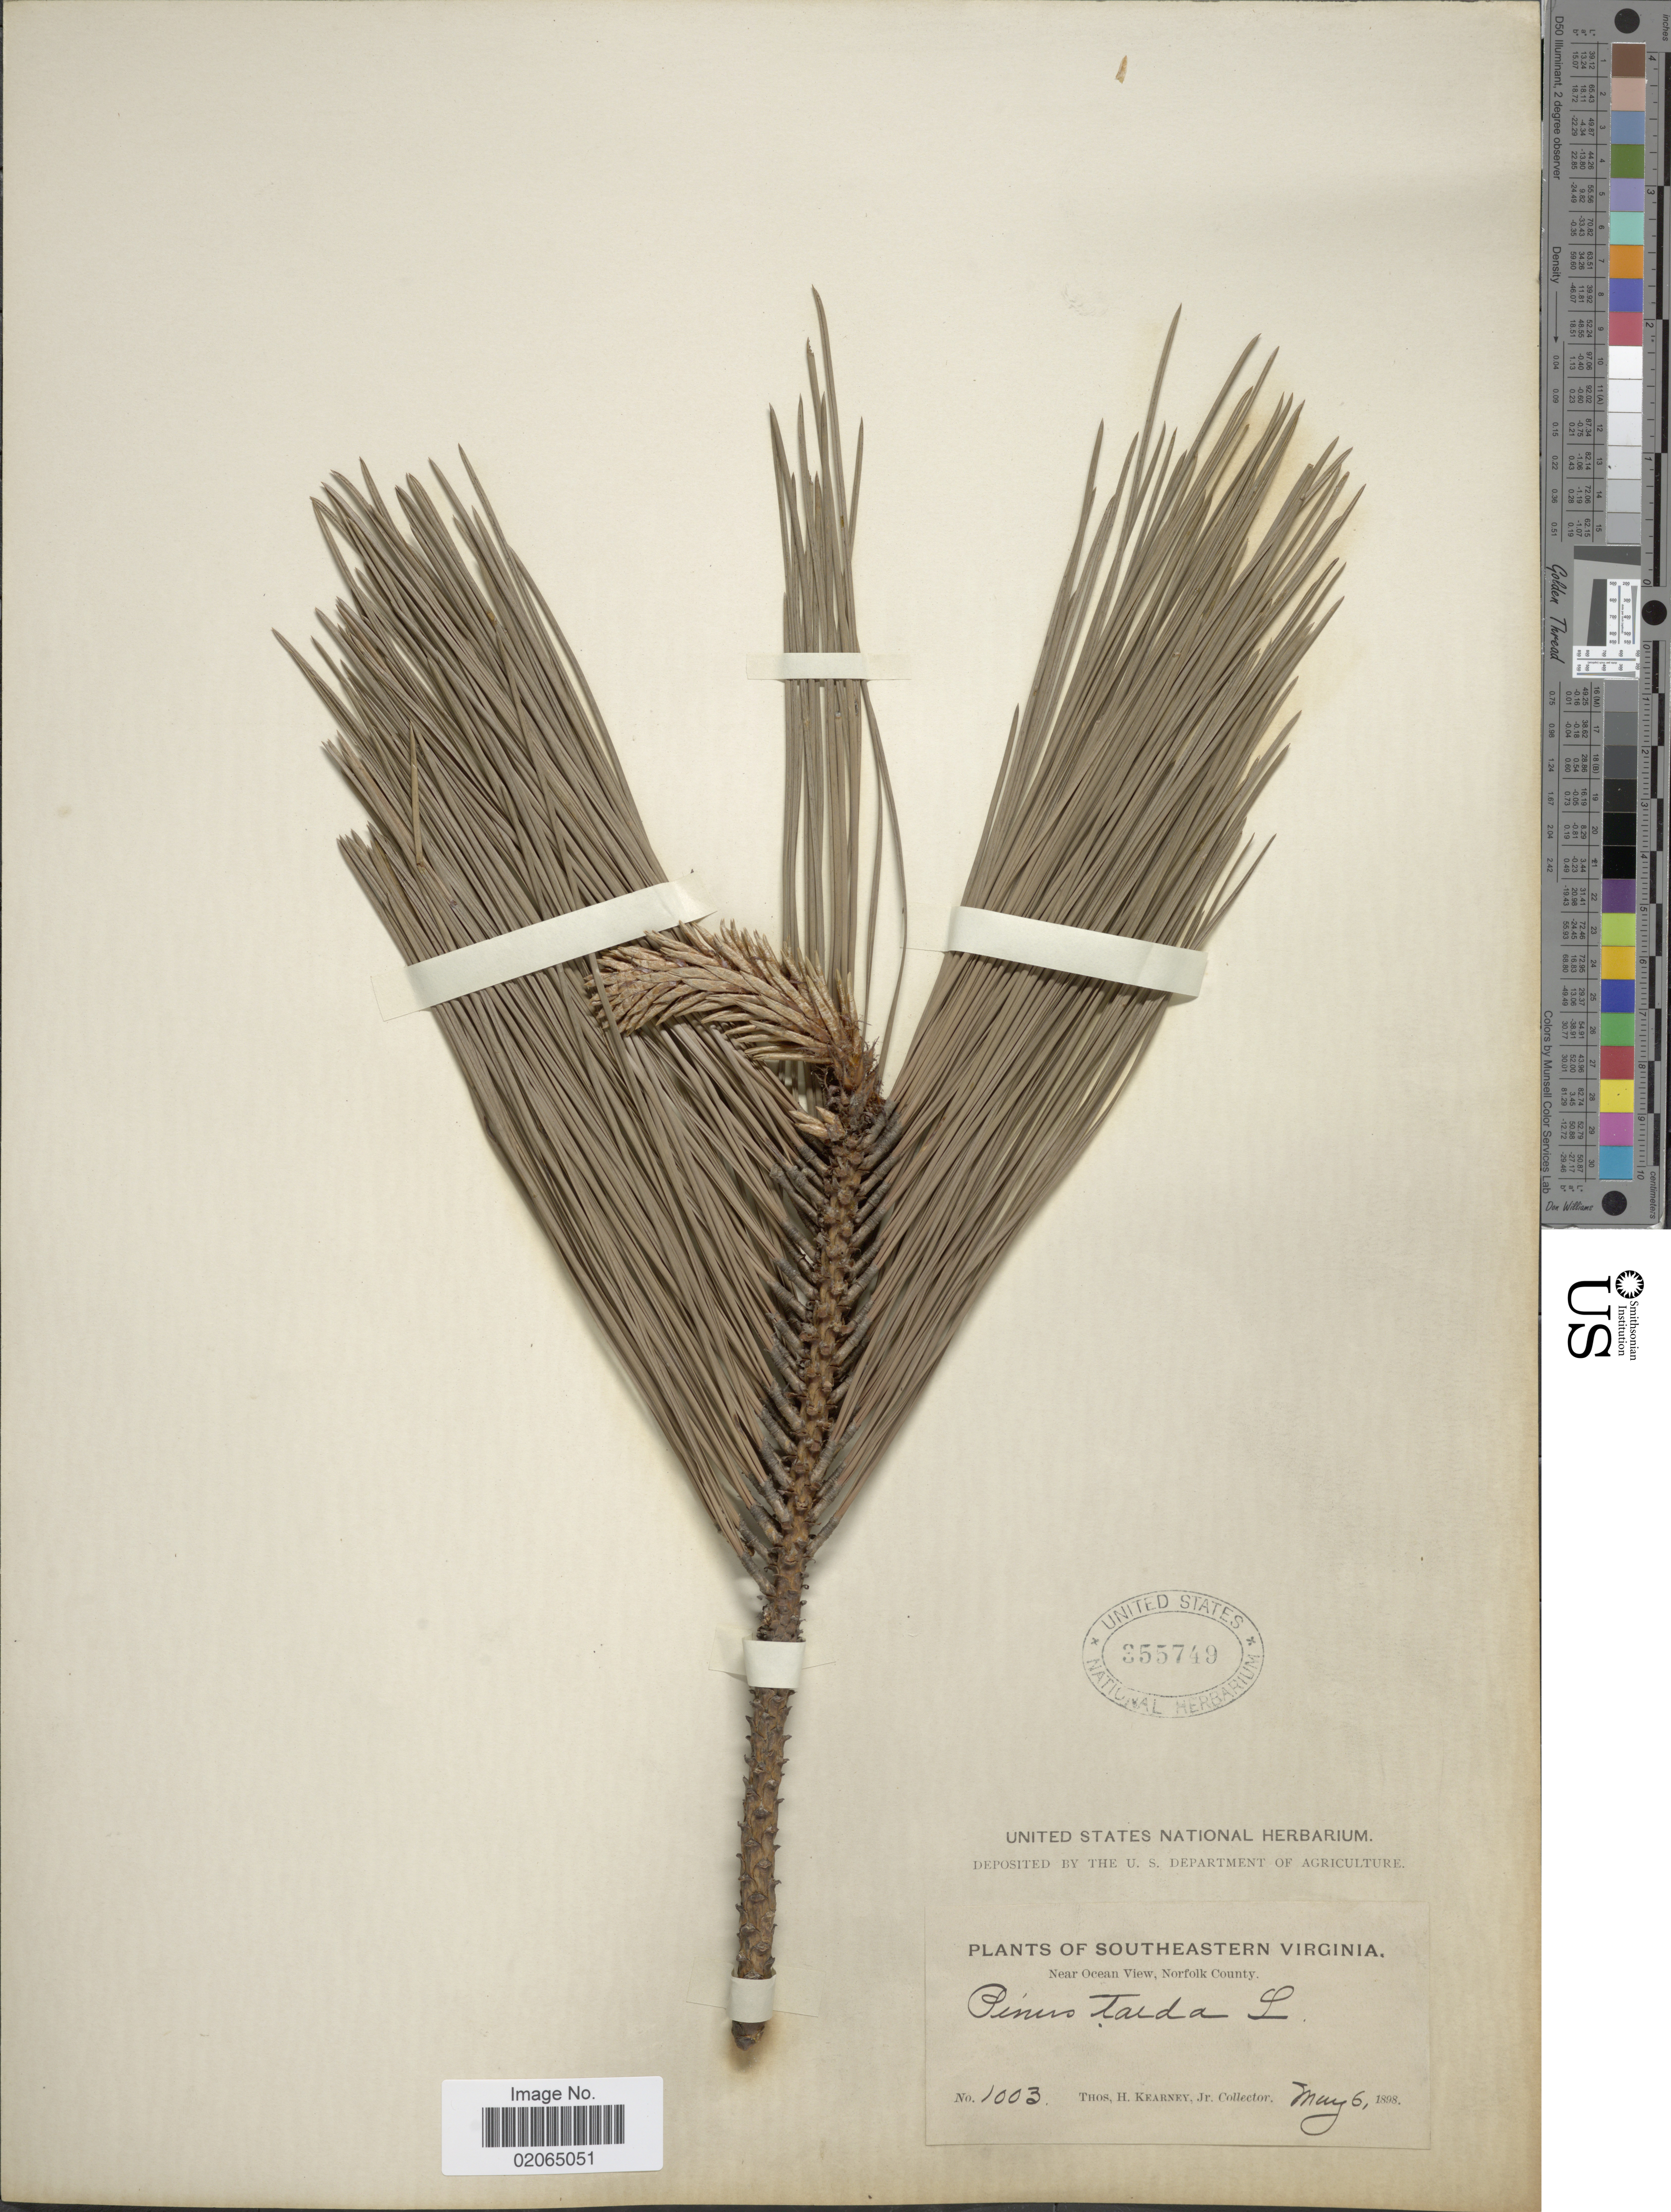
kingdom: Plantae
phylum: Tracheophyta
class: Pinopsida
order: Pinales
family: Pinaceae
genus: Pinus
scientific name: Pinus taeda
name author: L.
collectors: T. H. Kearney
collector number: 1003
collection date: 1898-05-06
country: United States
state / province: Virginia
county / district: City of Norfolk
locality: Southeastern Virginia, Near Ocean View, Norfolk County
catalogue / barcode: US 355749